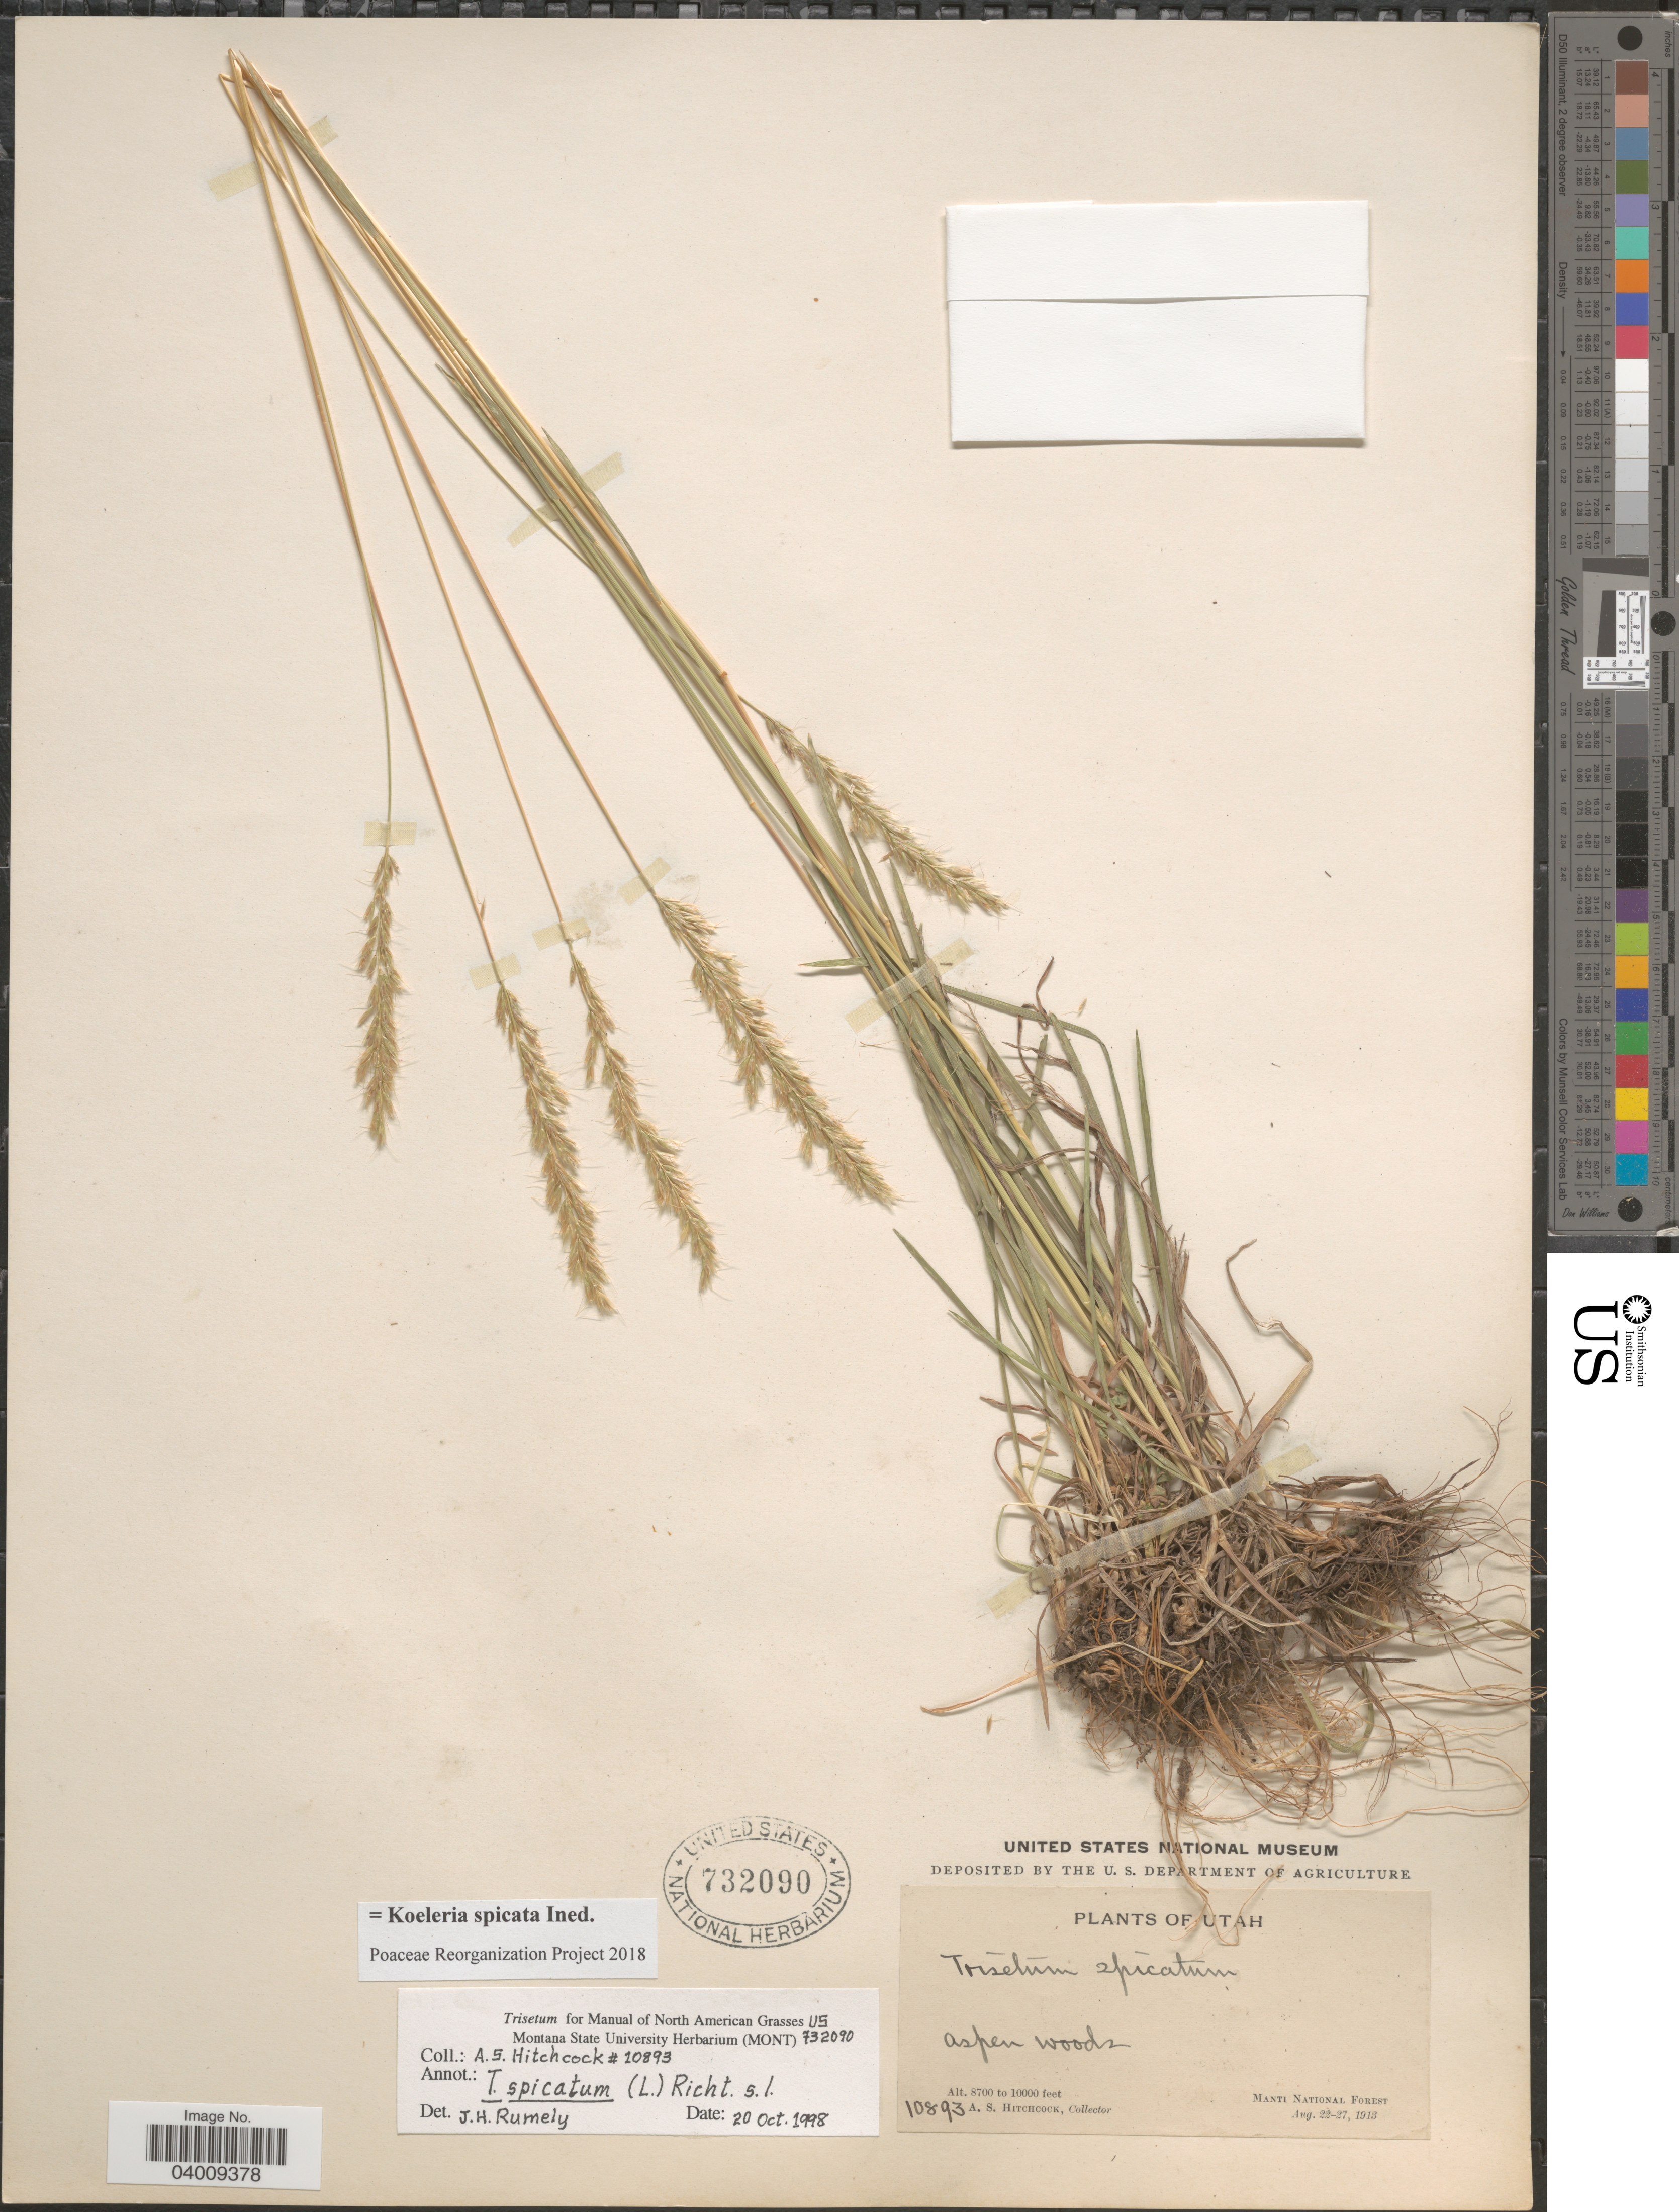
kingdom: Plantae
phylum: Tracheophyta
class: Liliopsida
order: Poales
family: Poaceae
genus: Koeleria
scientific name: Koeleria spicata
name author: (L.) Barberá et al.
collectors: A. S. Hitchcock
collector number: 10893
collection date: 1913-08-22/1913-08-27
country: United States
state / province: Utah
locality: Manti National Forest.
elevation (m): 2652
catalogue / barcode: US 732090